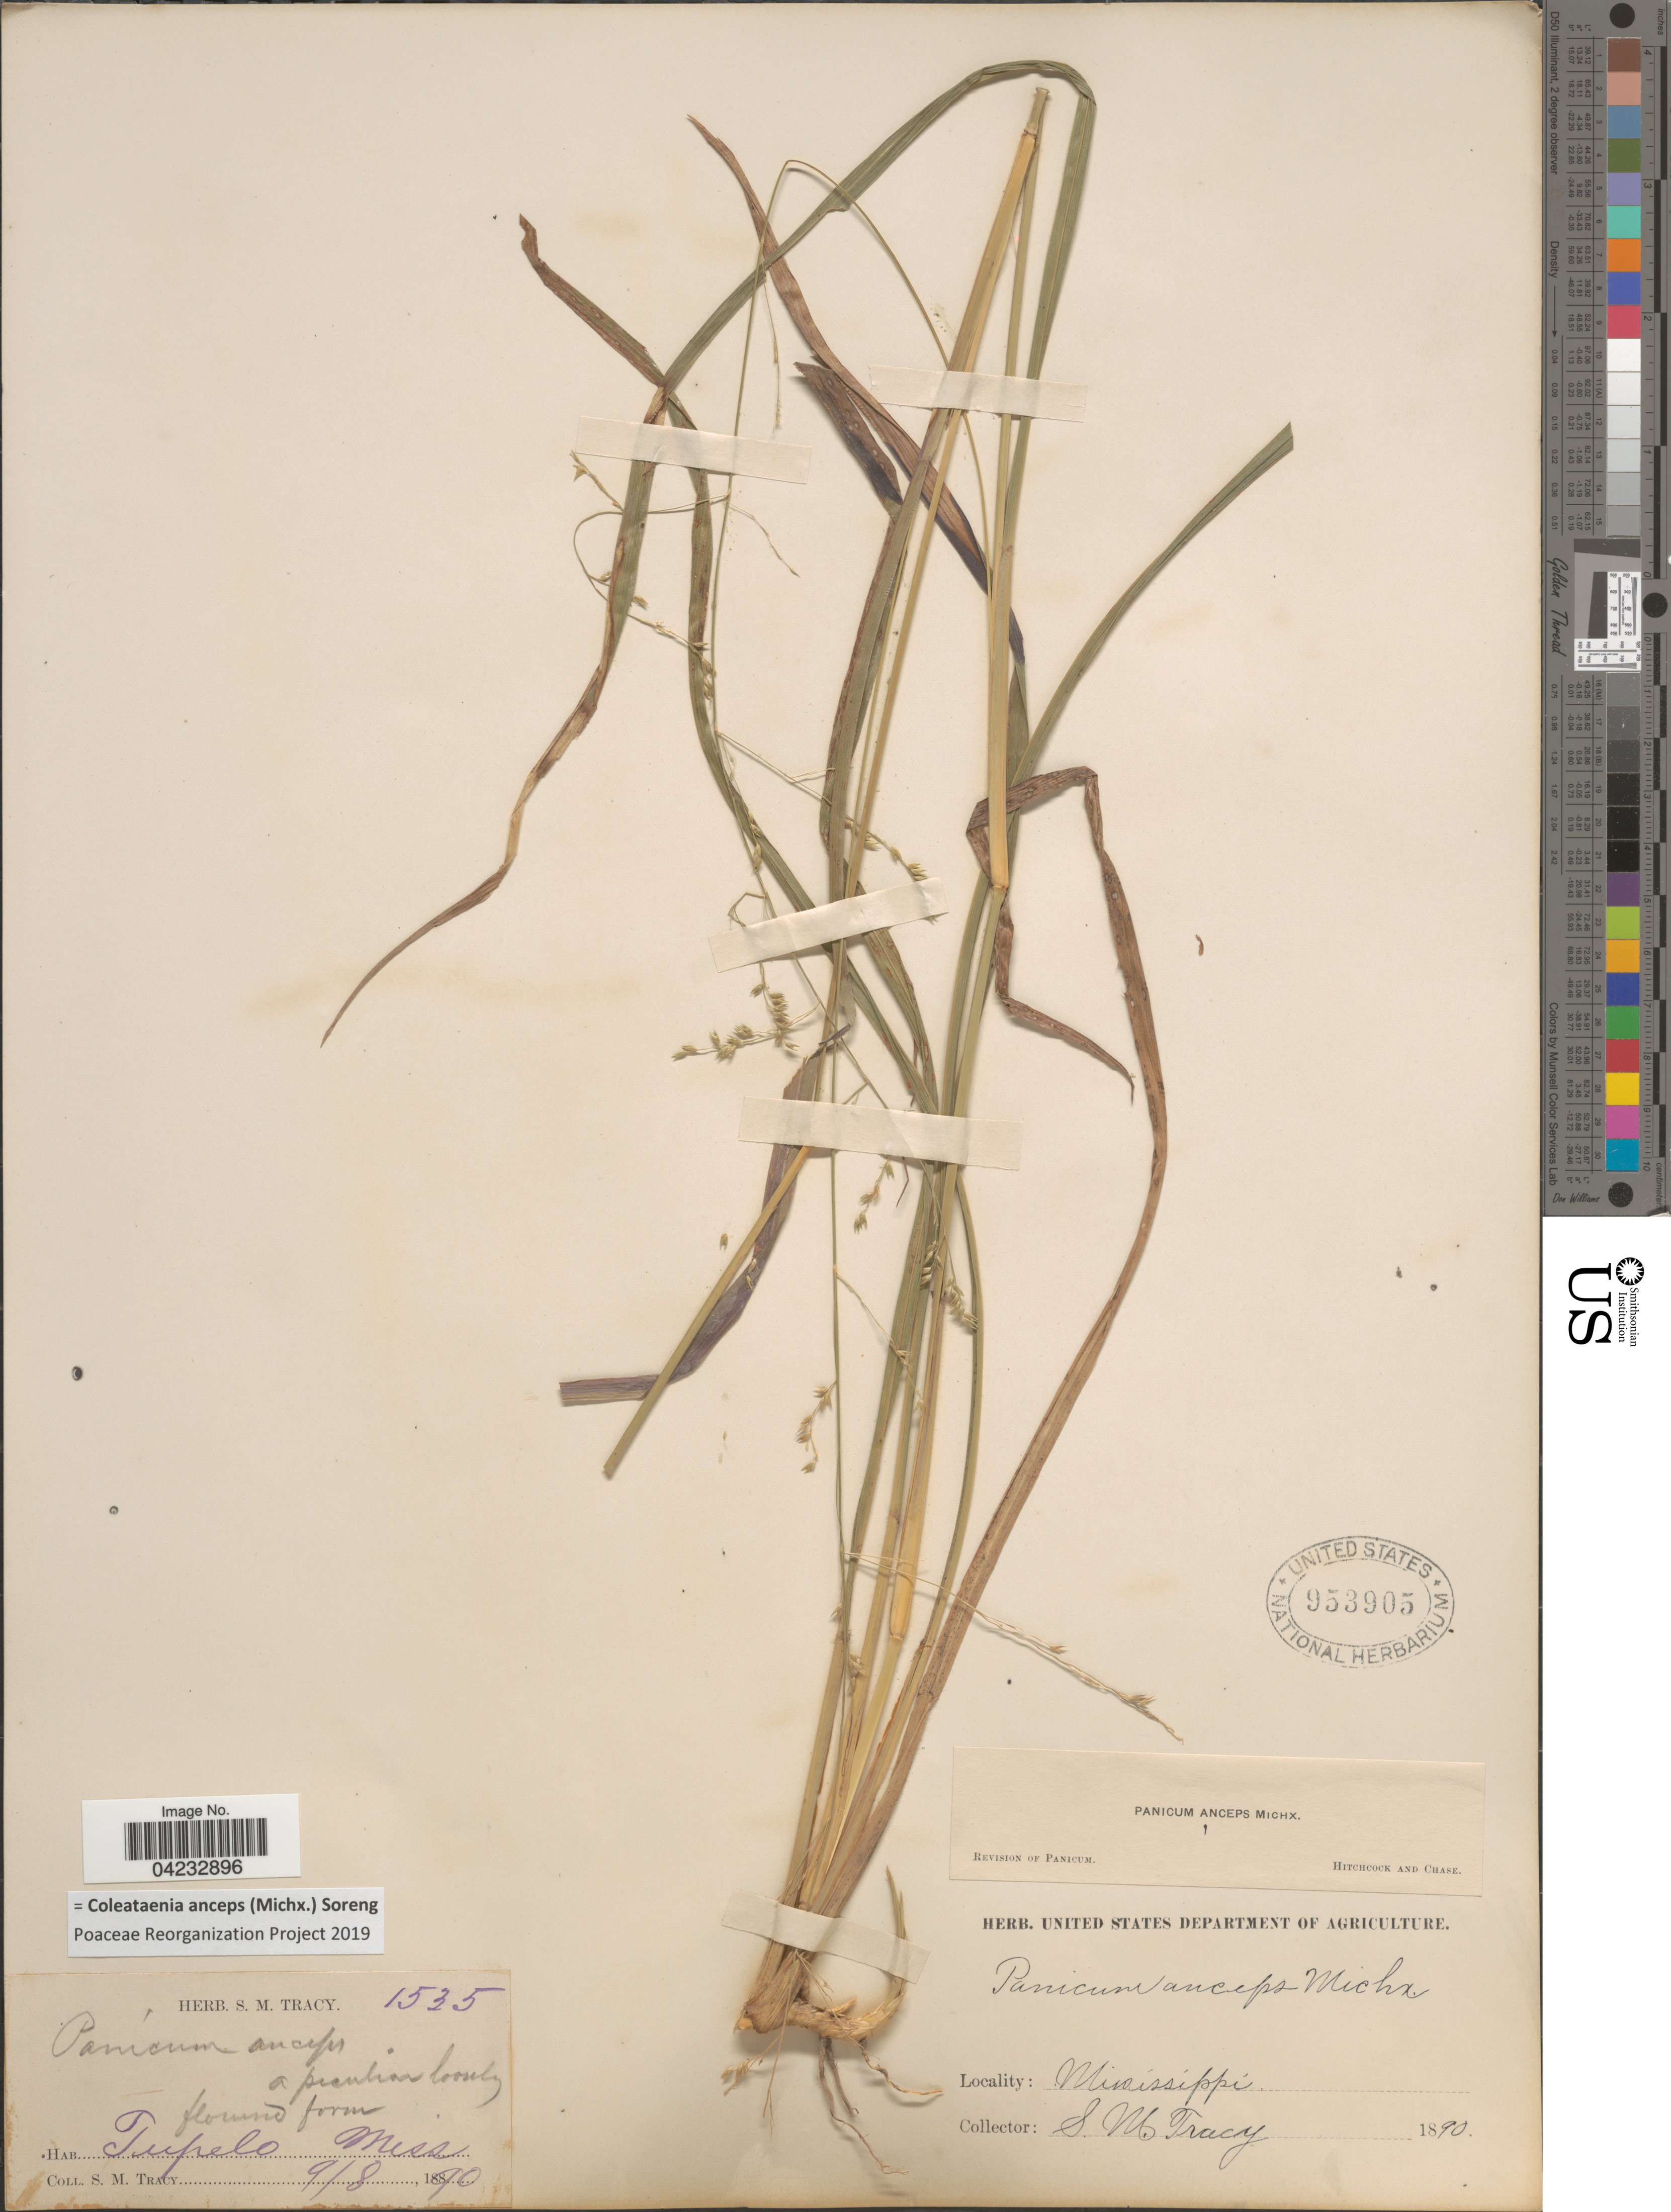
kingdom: Plantae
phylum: Tracheophyta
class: Liliopsida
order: Poales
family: Poaceae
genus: Coleataenia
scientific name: Coleataenia anceps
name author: (Michx.) Soreng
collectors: S. M. Tracy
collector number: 1535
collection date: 1890-09-08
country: United States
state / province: Mississippi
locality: Tupelo.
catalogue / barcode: US 953905